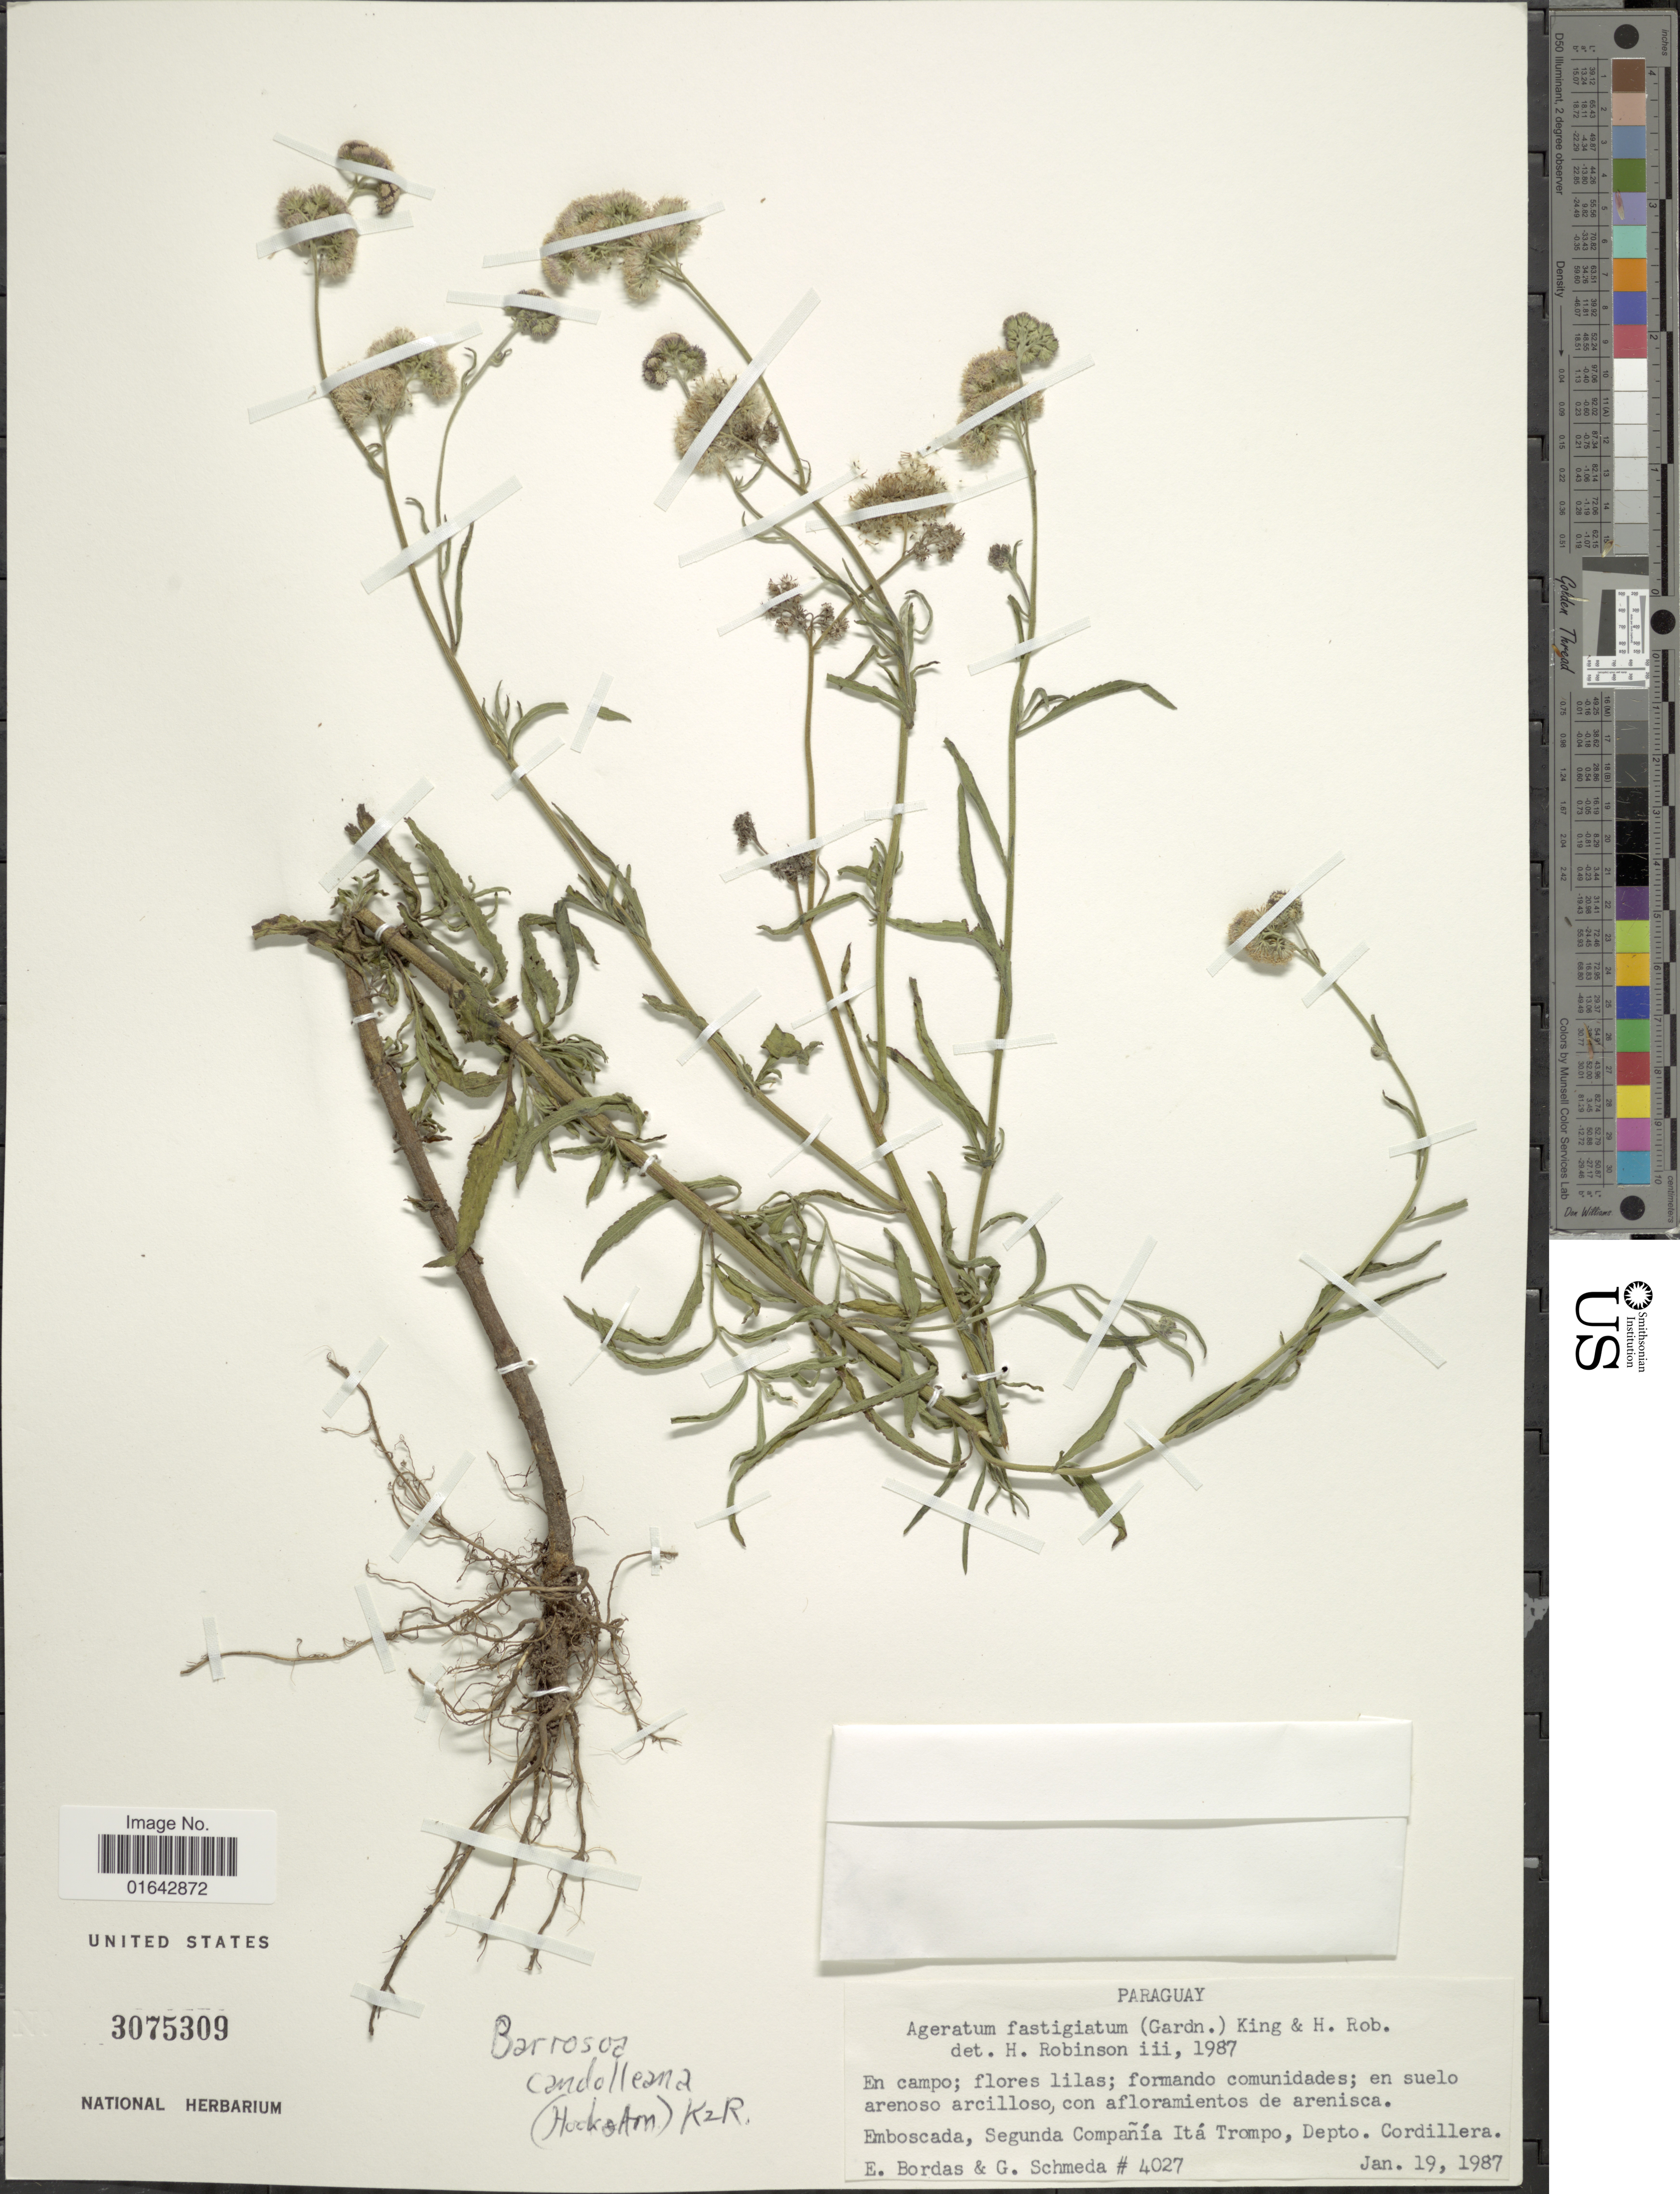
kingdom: Plantae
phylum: Tracheophyta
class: Magnoliopsida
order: Asterales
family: Asteraceae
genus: Barrosoa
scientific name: Barrosoa candolleana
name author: (Hook. & Arn.) R.M. King & H. Rob.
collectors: E. Bordas & G. Schmeda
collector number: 4027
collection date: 1987-01-19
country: Paraguay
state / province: Cordillera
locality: Emboscada, Segunda Compañía Itá Trompo, Depto. Cordillera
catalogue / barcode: US 3075309